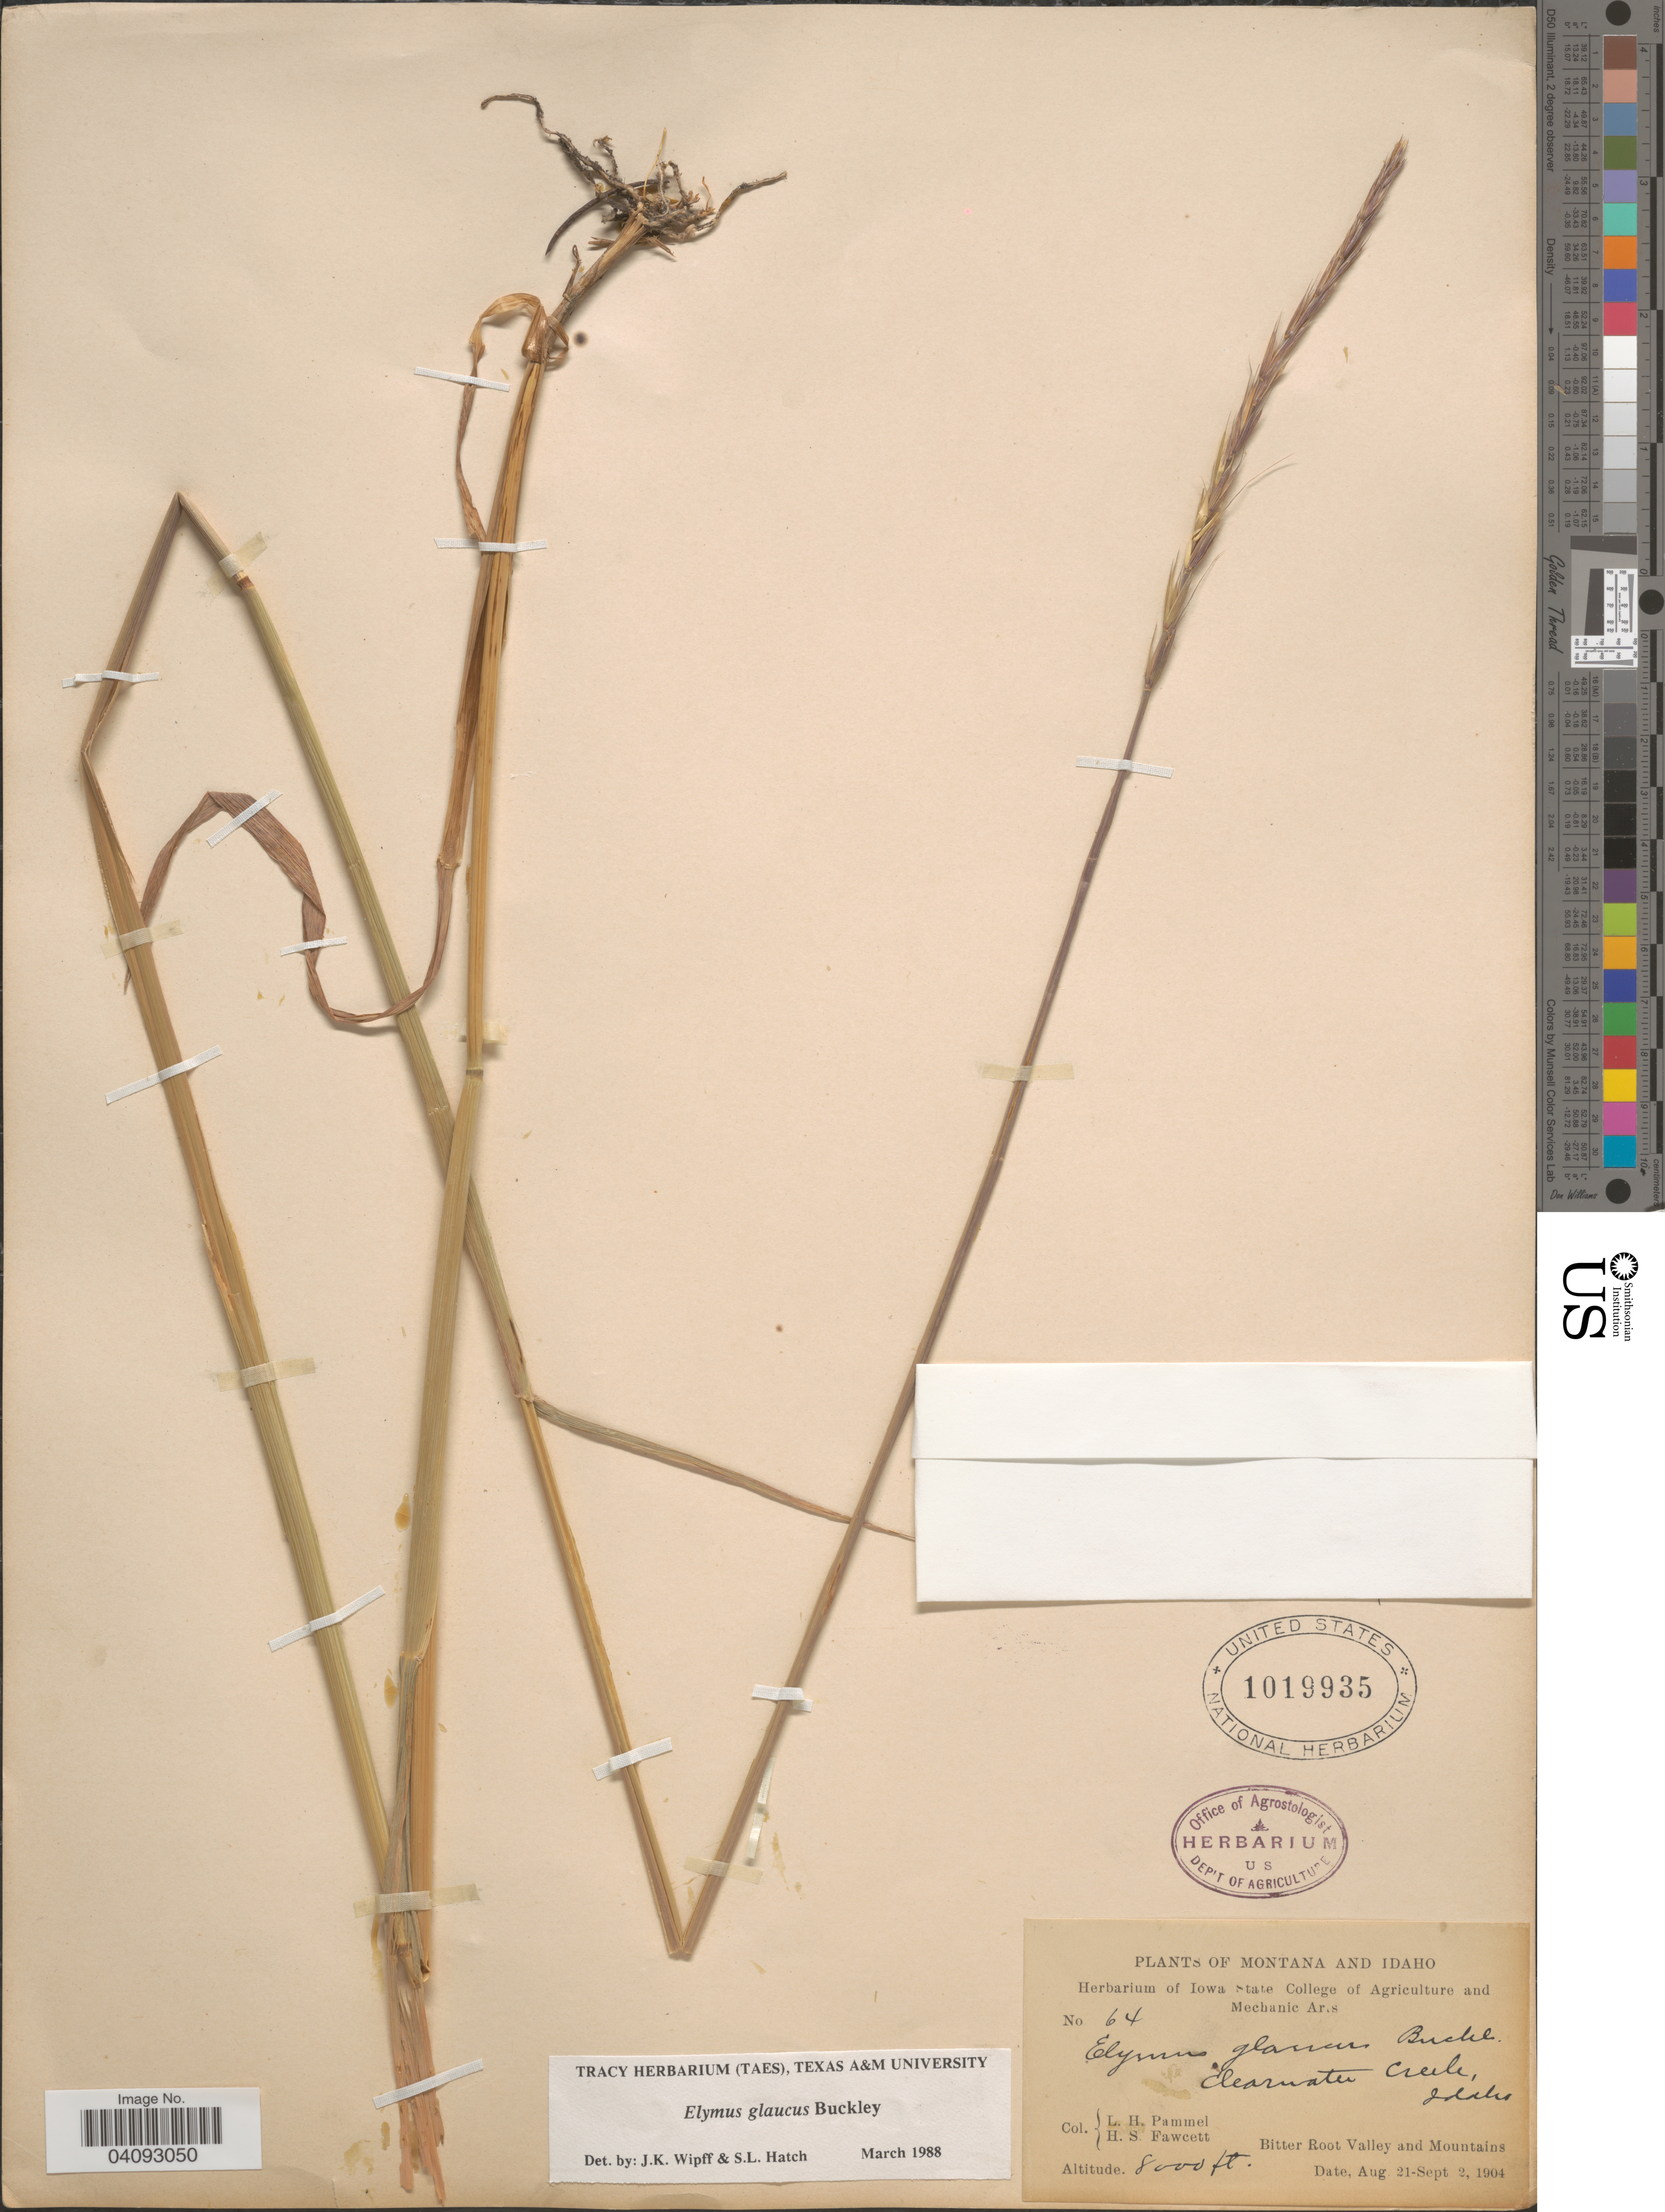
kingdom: Plantae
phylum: Tracheophyta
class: Liliopsida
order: Poales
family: Poaceae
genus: Elymus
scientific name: Elymus glaucus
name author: Buckley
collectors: L. Pammel & H. Fawcett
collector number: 64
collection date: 1904-08-21/1904-09-02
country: United States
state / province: Idaho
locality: Clearwater Creek. Bitter Root Valley and Mountains.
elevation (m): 2438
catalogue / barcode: US 1019935